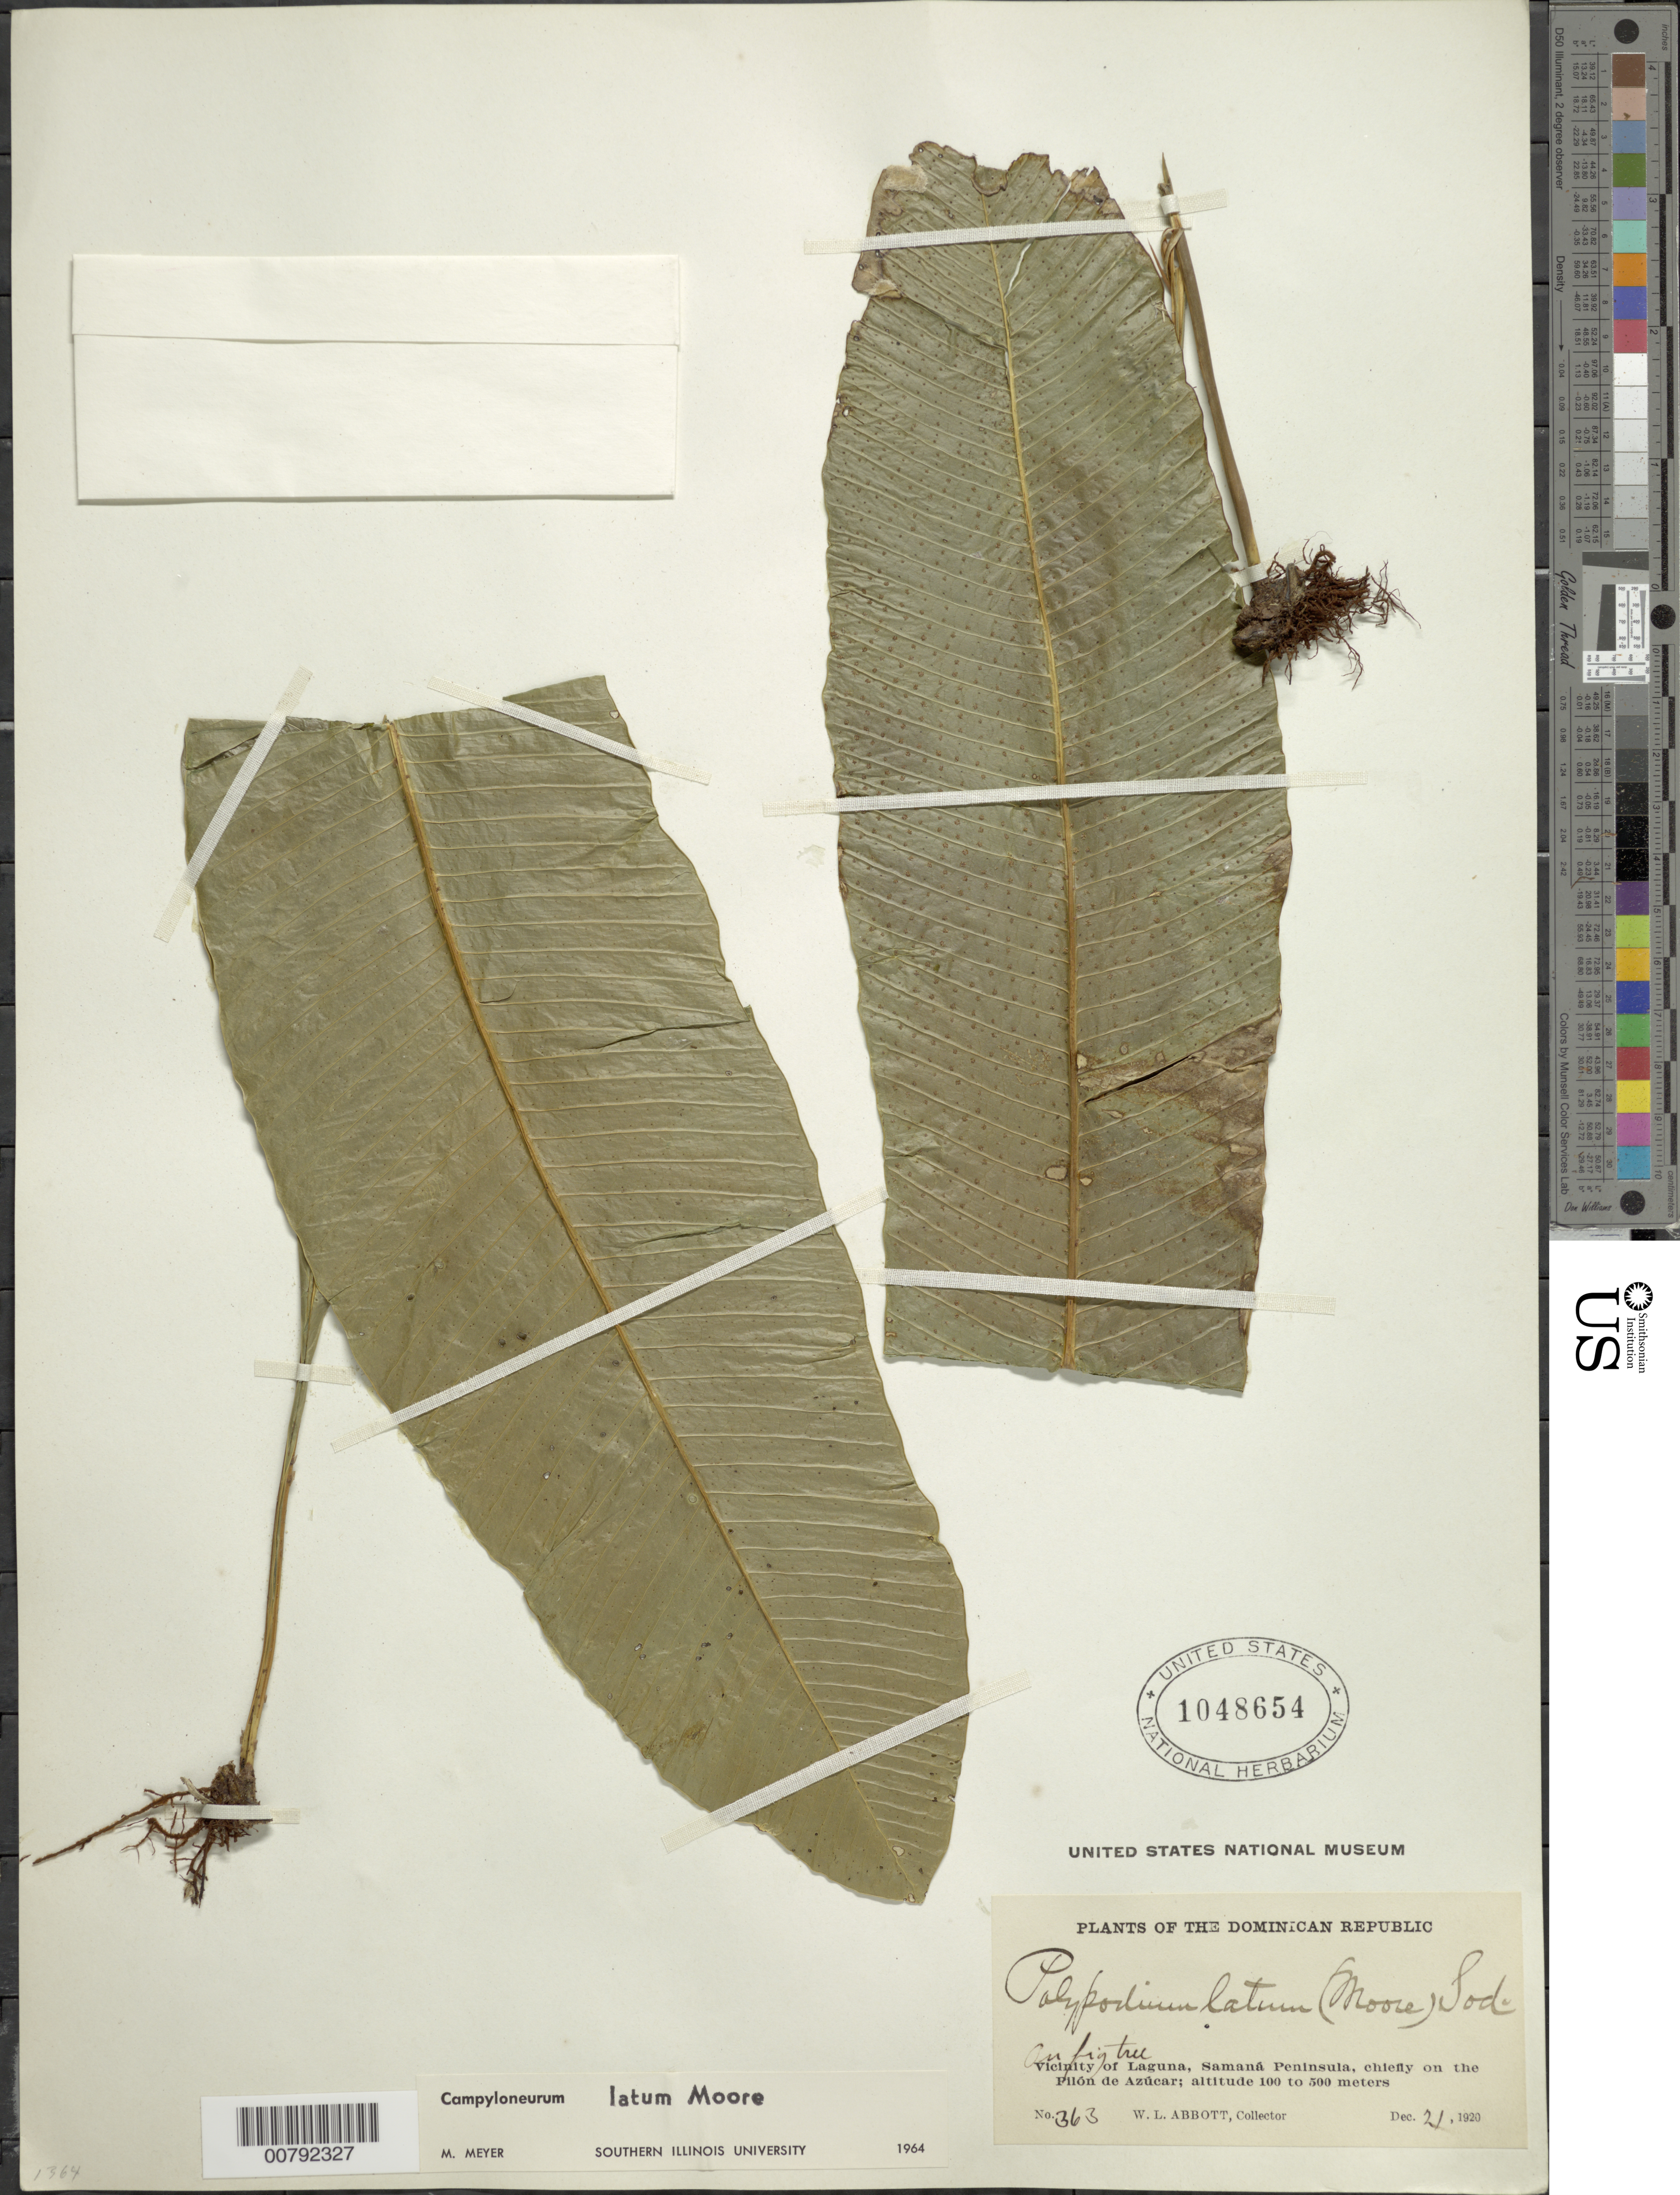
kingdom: Plantae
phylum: Tracheophyta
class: Polypodiopsida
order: Polypodiales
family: Polypodiaceae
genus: Campyloneurum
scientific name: Campyloneurum latum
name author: T. Moore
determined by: Meyer, M.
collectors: W. L. Abbott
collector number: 363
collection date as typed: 21 Dec 1920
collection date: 1920-12-21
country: Dominican Republic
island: Hispaniola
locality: Laguna vicinity, Samaná Peninsula, chiefly on the Pilón de Azúcar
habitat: On fig tree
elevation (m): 100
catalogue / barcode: US 1048654